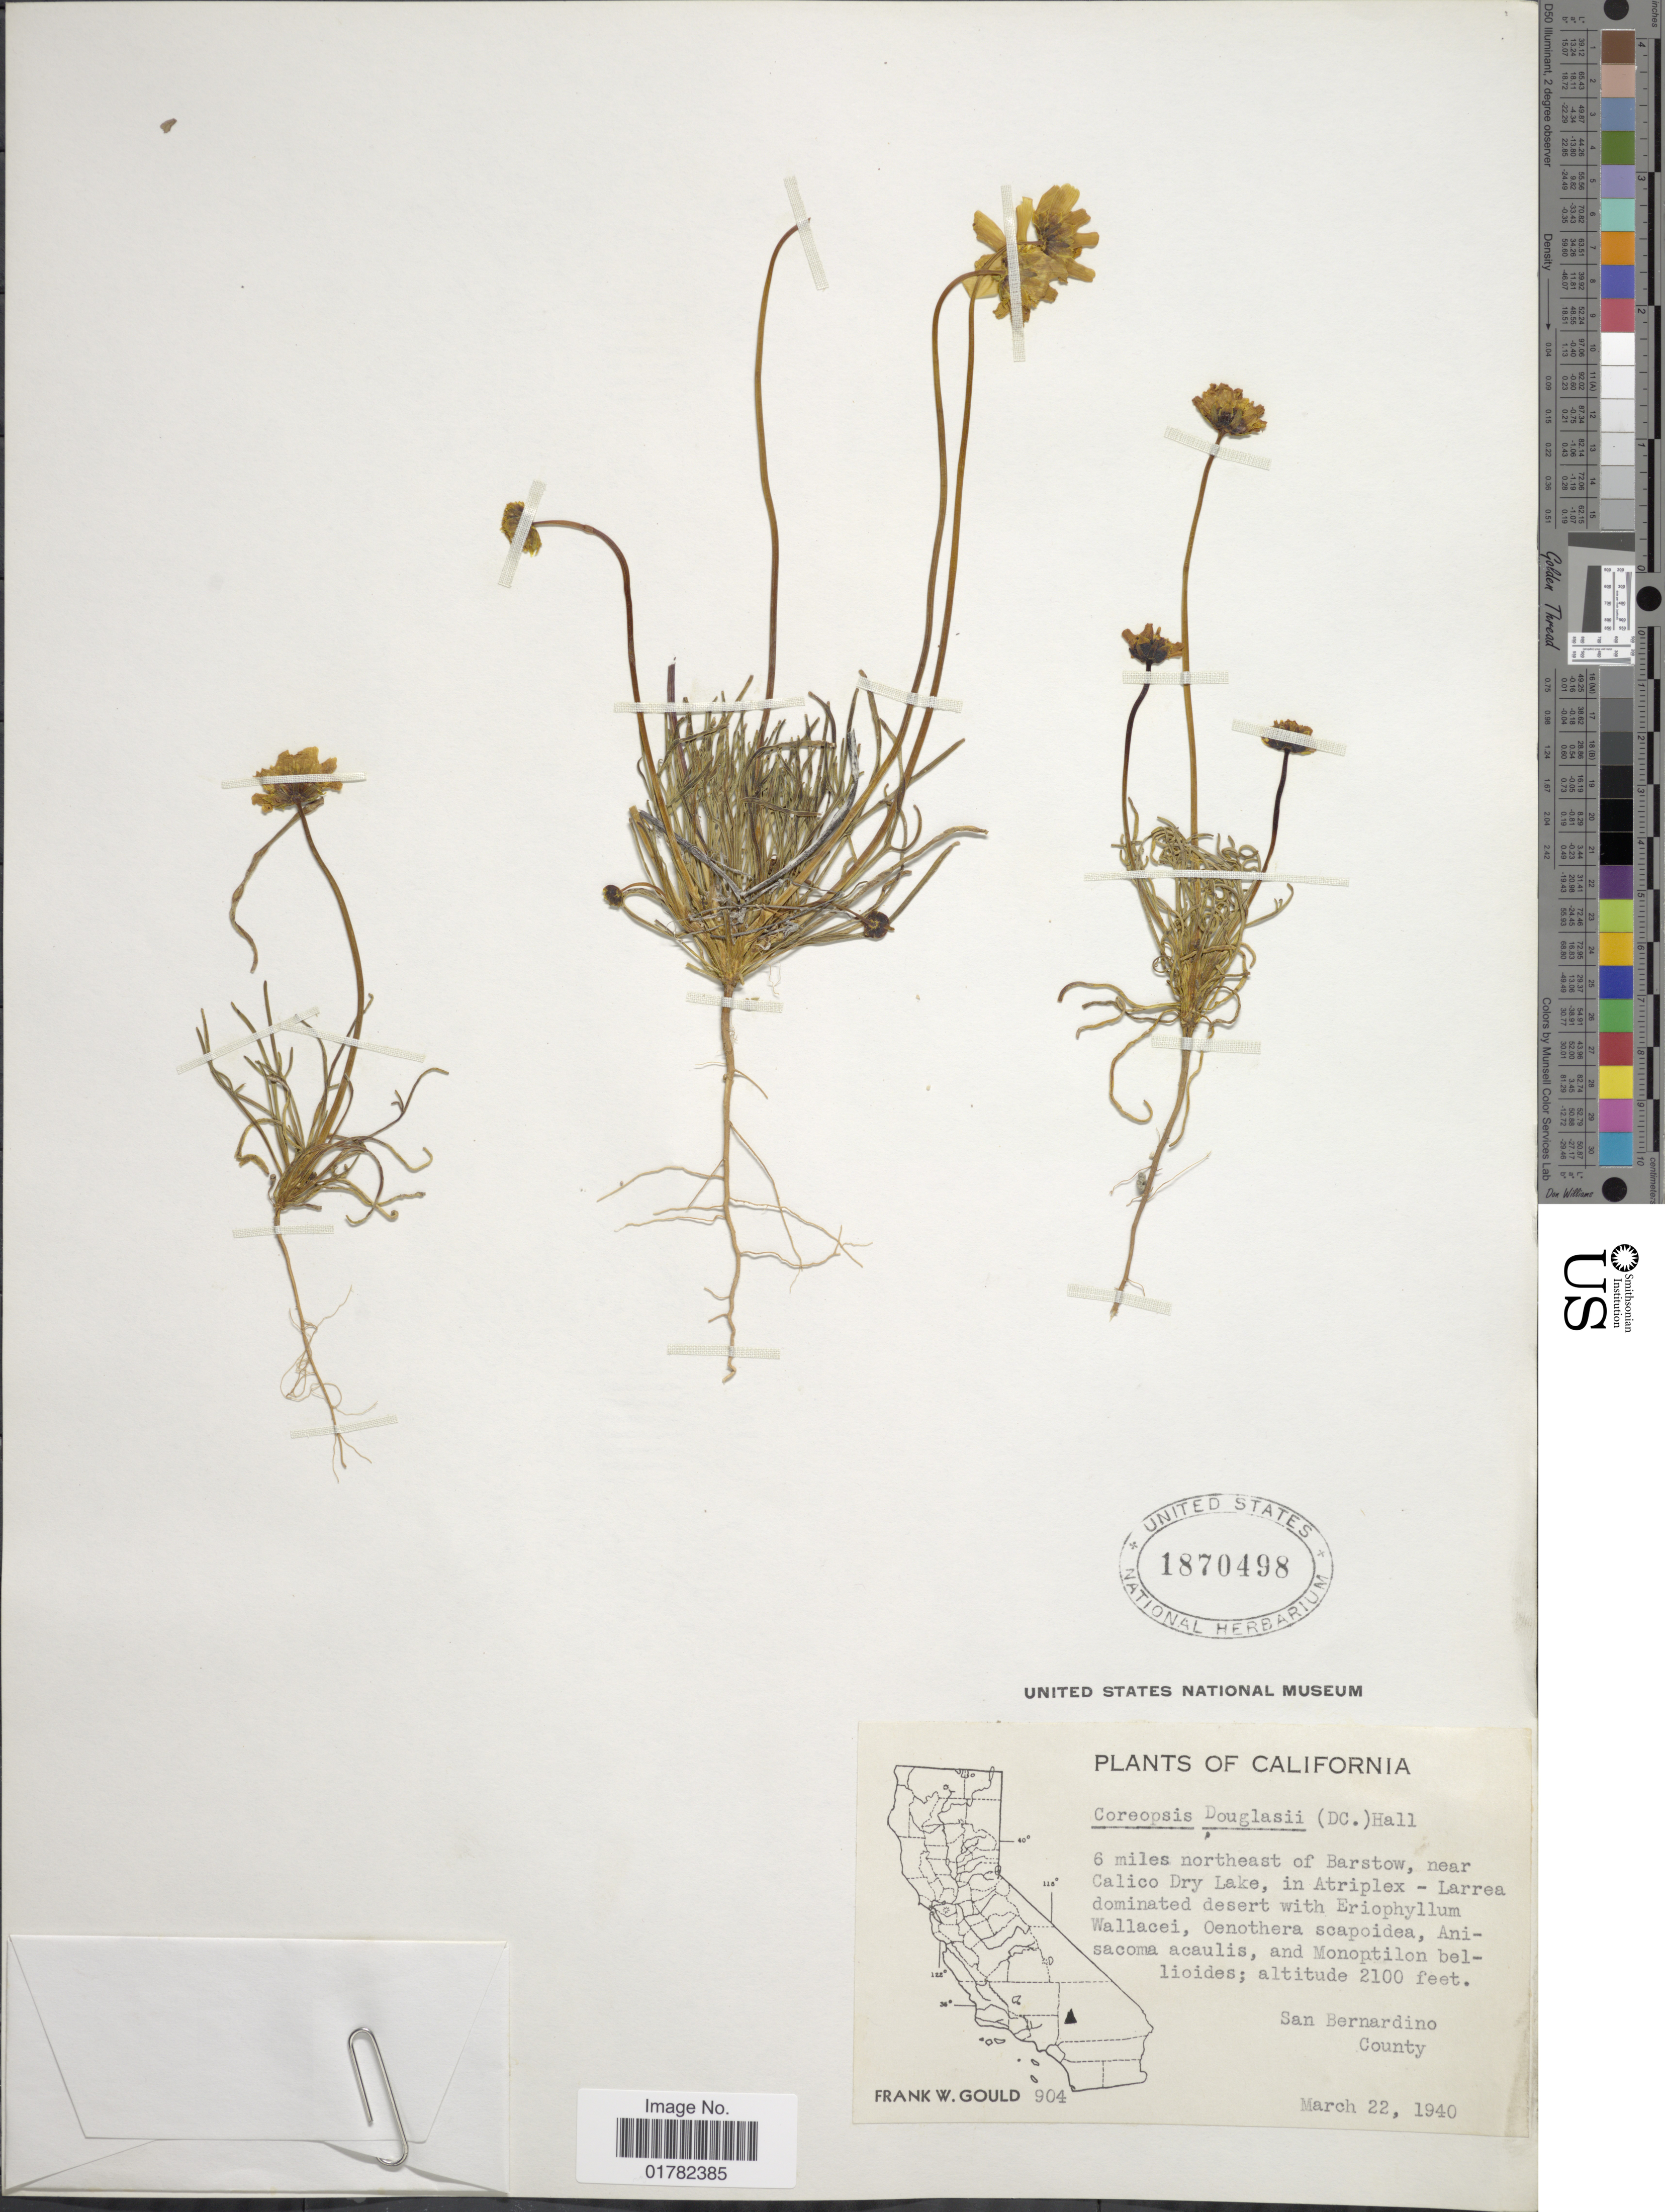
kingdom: Plantae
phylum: Tracheophyta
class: Magnoliopsida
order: Asterales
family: Asteraceae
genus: Coreopsis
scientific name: Coreopsis douglasii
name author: (DC.) H.M. Hall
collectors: F. W. Gould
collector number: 904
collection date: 1940-03-22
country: United States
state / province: California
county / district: San Bernardino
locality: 6 miles northeast of Barstow, near Calico Dry Lake, in Atriplex- Larrea dominated desert, San Bernardino County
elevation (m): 640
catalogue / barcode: US 1870498